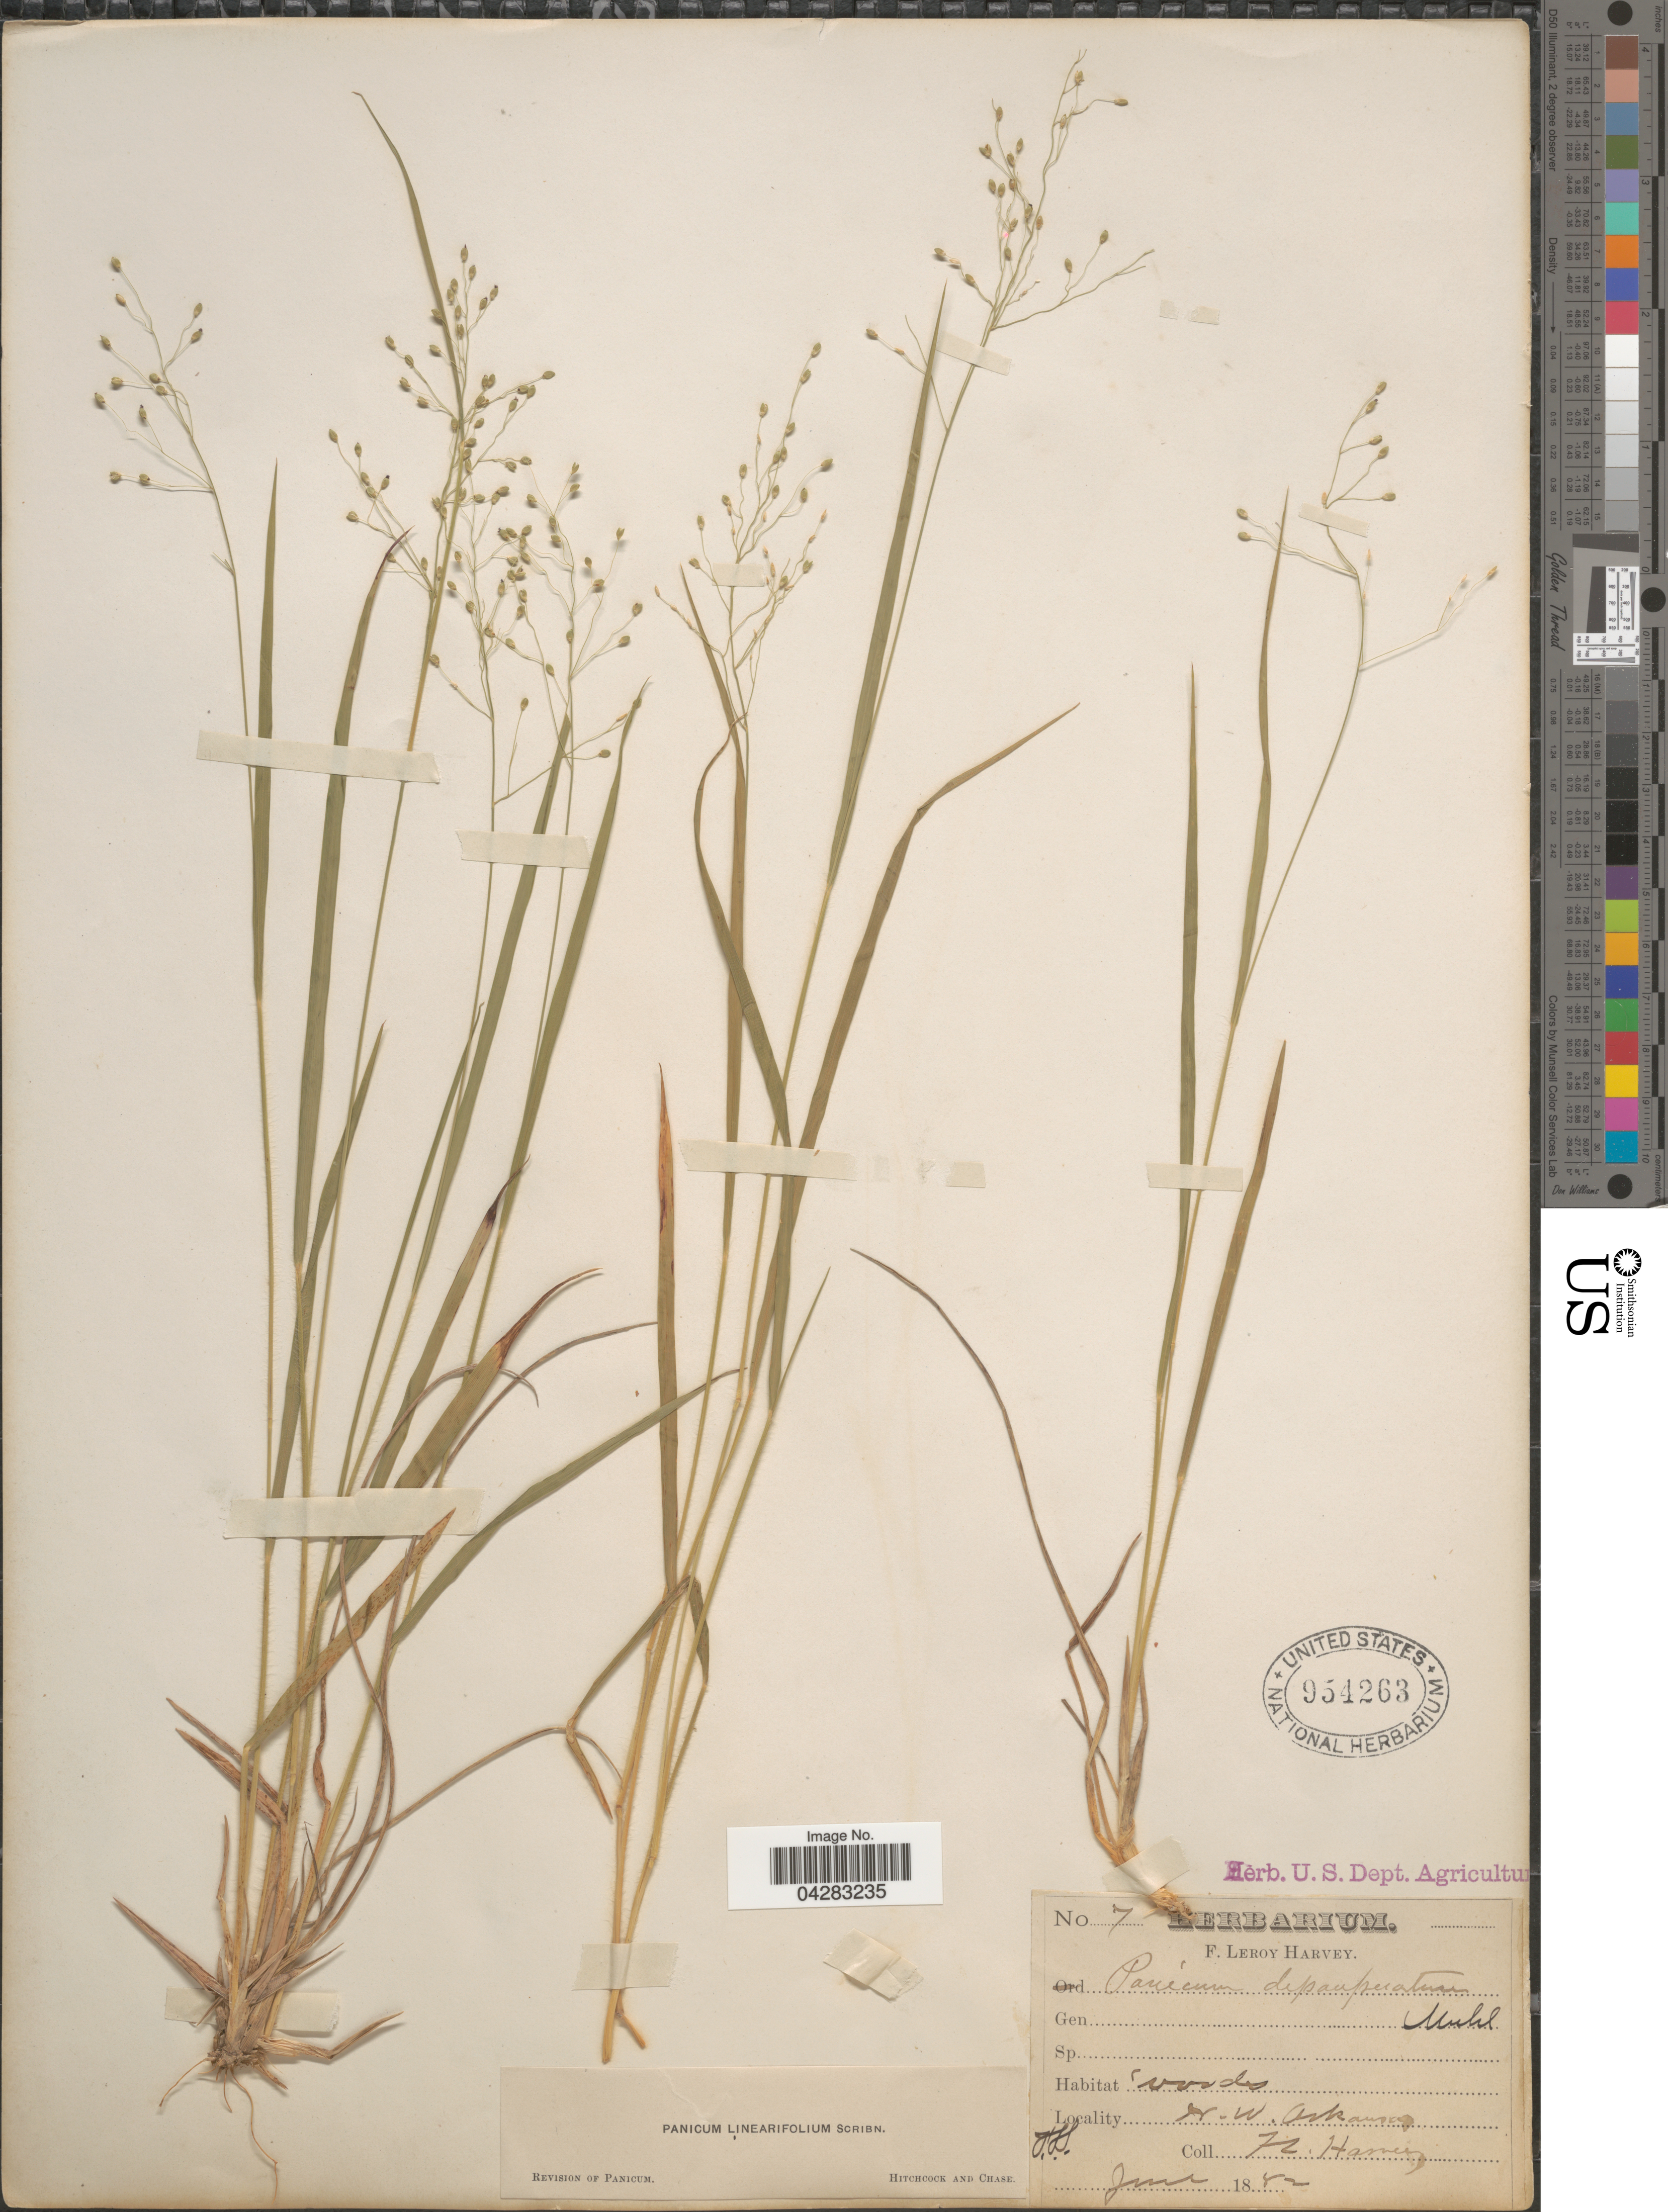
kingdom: Plantae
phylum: Tracheophyta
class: Liliopsida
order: Poales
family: Poaceae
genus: Dichanthelium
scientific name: Dichanthelium linearifolium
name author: (Scribn.) Gould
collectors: F. L. Harvey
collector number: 7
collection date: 1882-06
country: United States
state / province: Arkansas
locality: N.W. Arkansas.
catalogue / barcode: US 954263